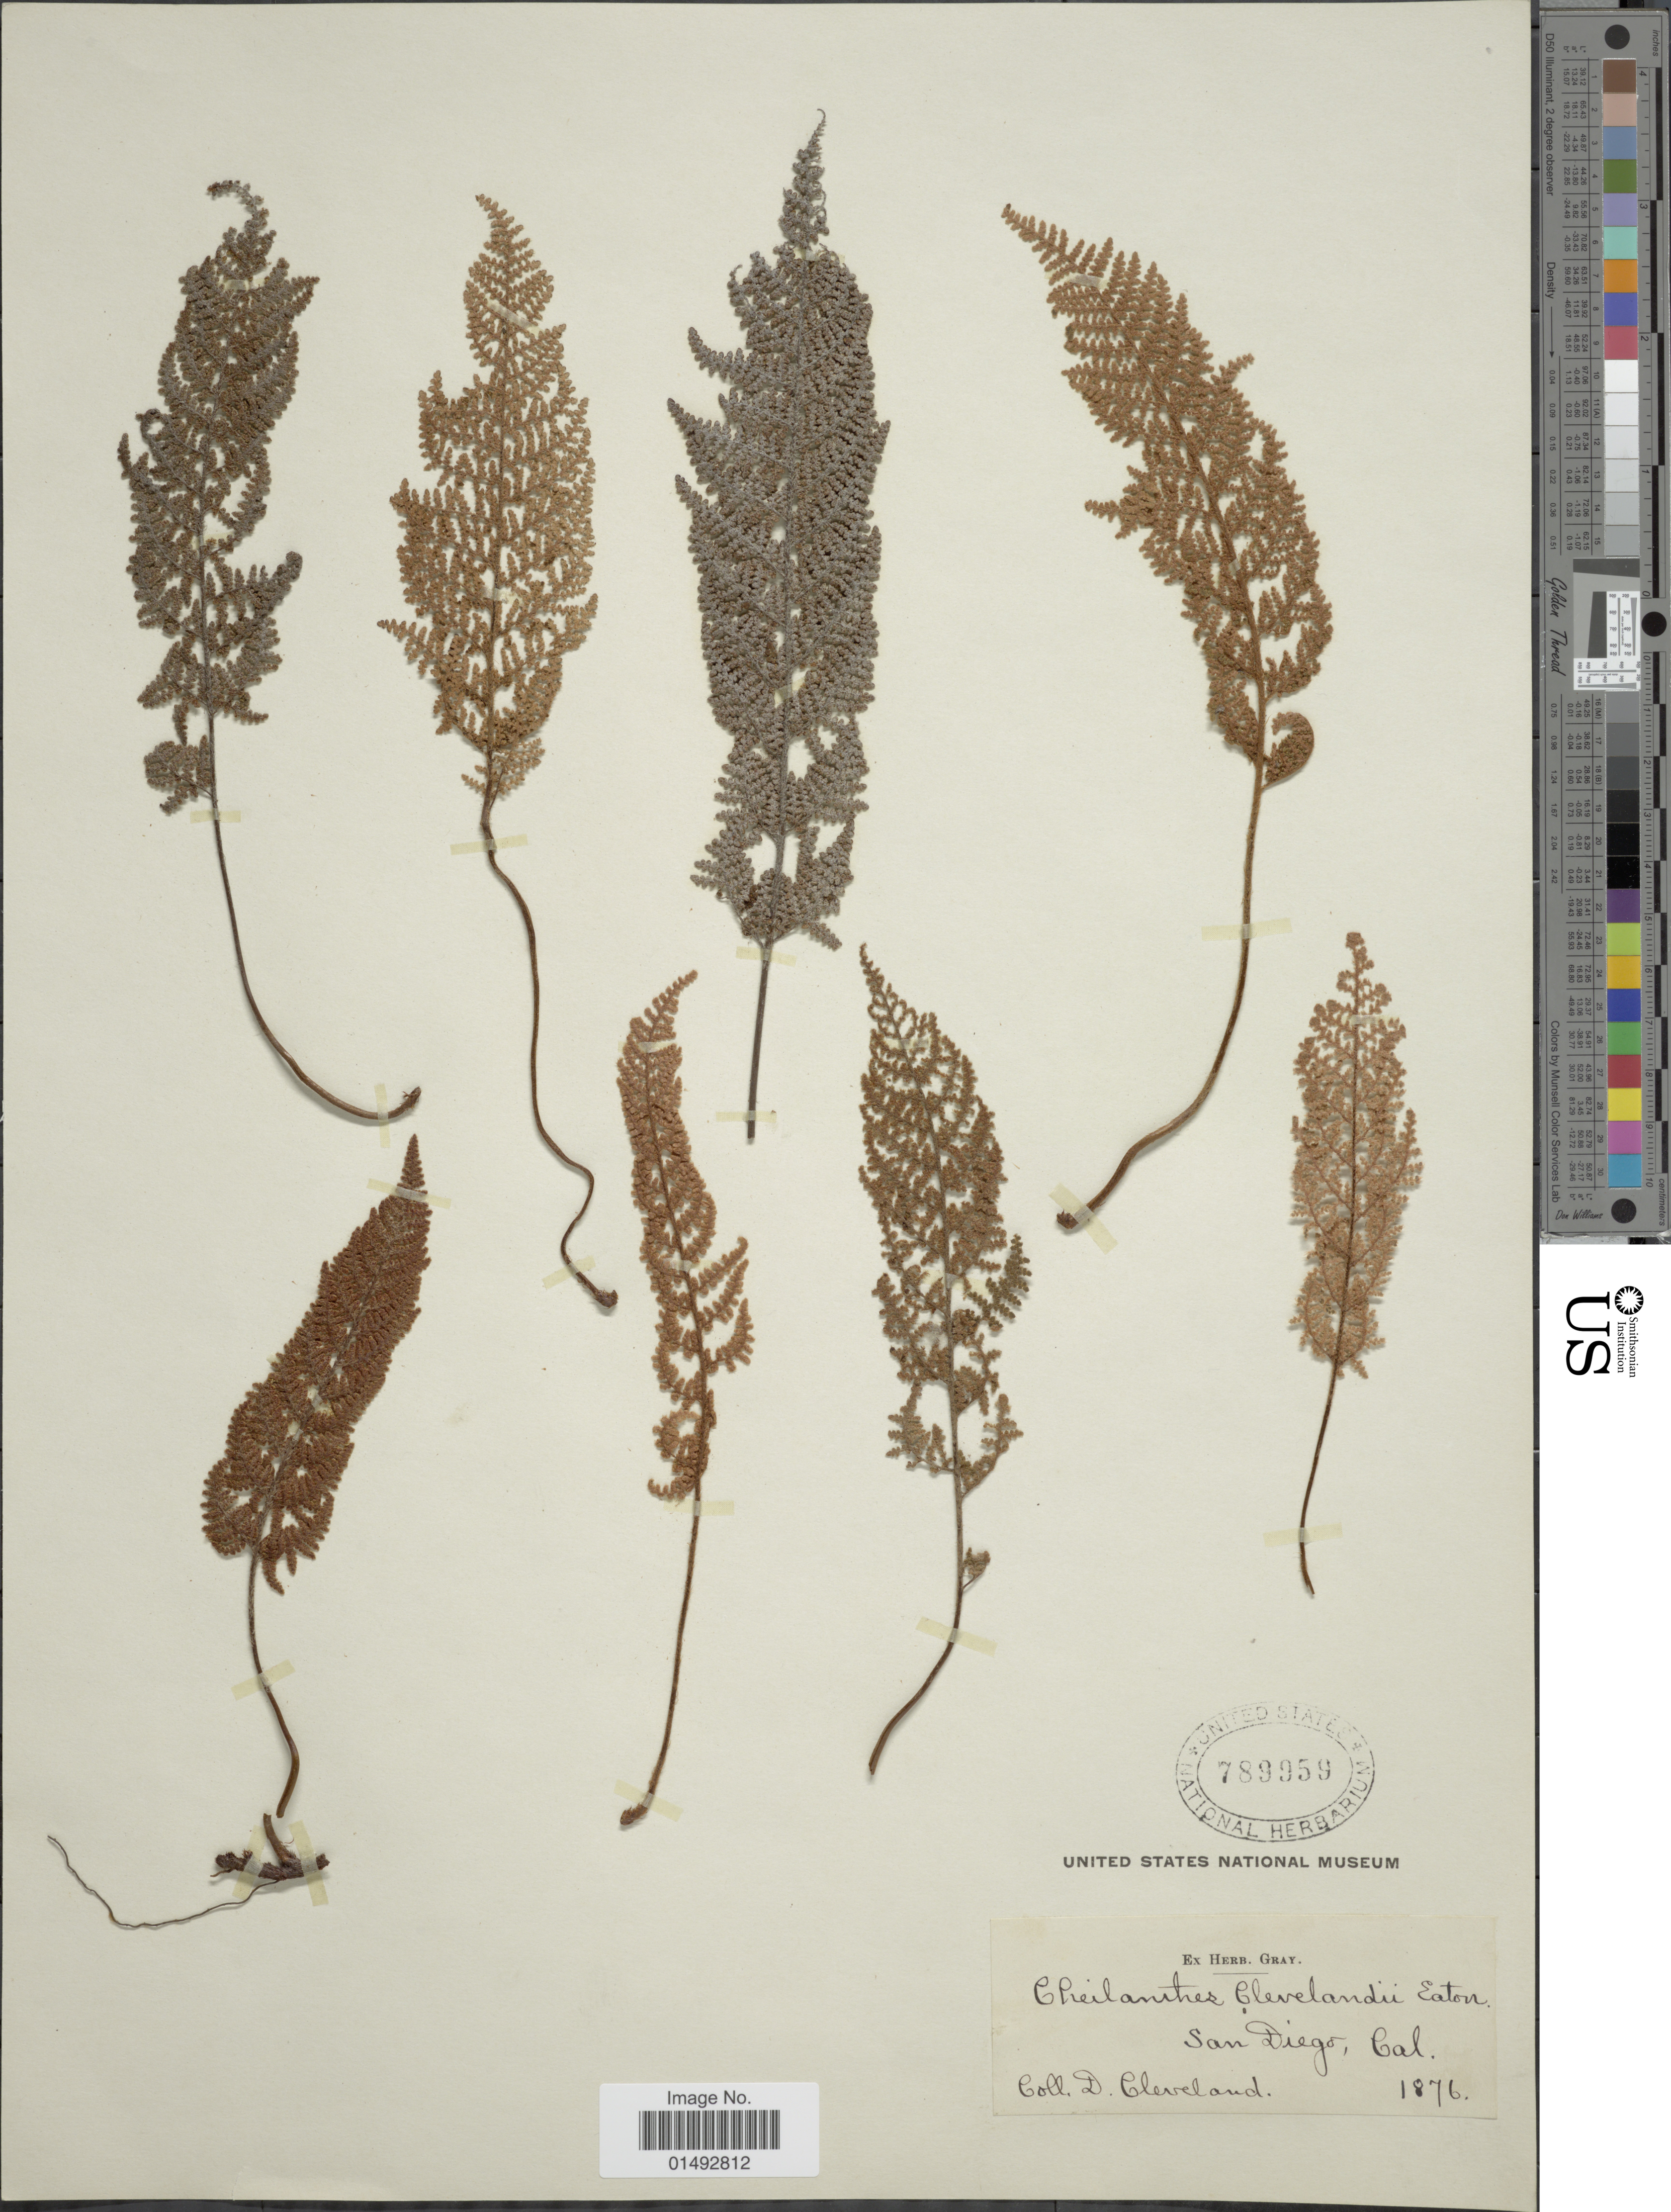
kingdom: Plantae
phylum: Tracheophyta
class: Polypodiopsida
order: Polypodiales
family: Pteridaceae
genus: Myriopteris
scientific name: Myriopteris clevelandii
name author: (D.C. Eaton) Grusz & Windham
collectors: D. Cleveland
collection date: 1876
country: United States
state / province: California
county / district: San Diego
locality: San Diego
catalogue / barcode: US 789959